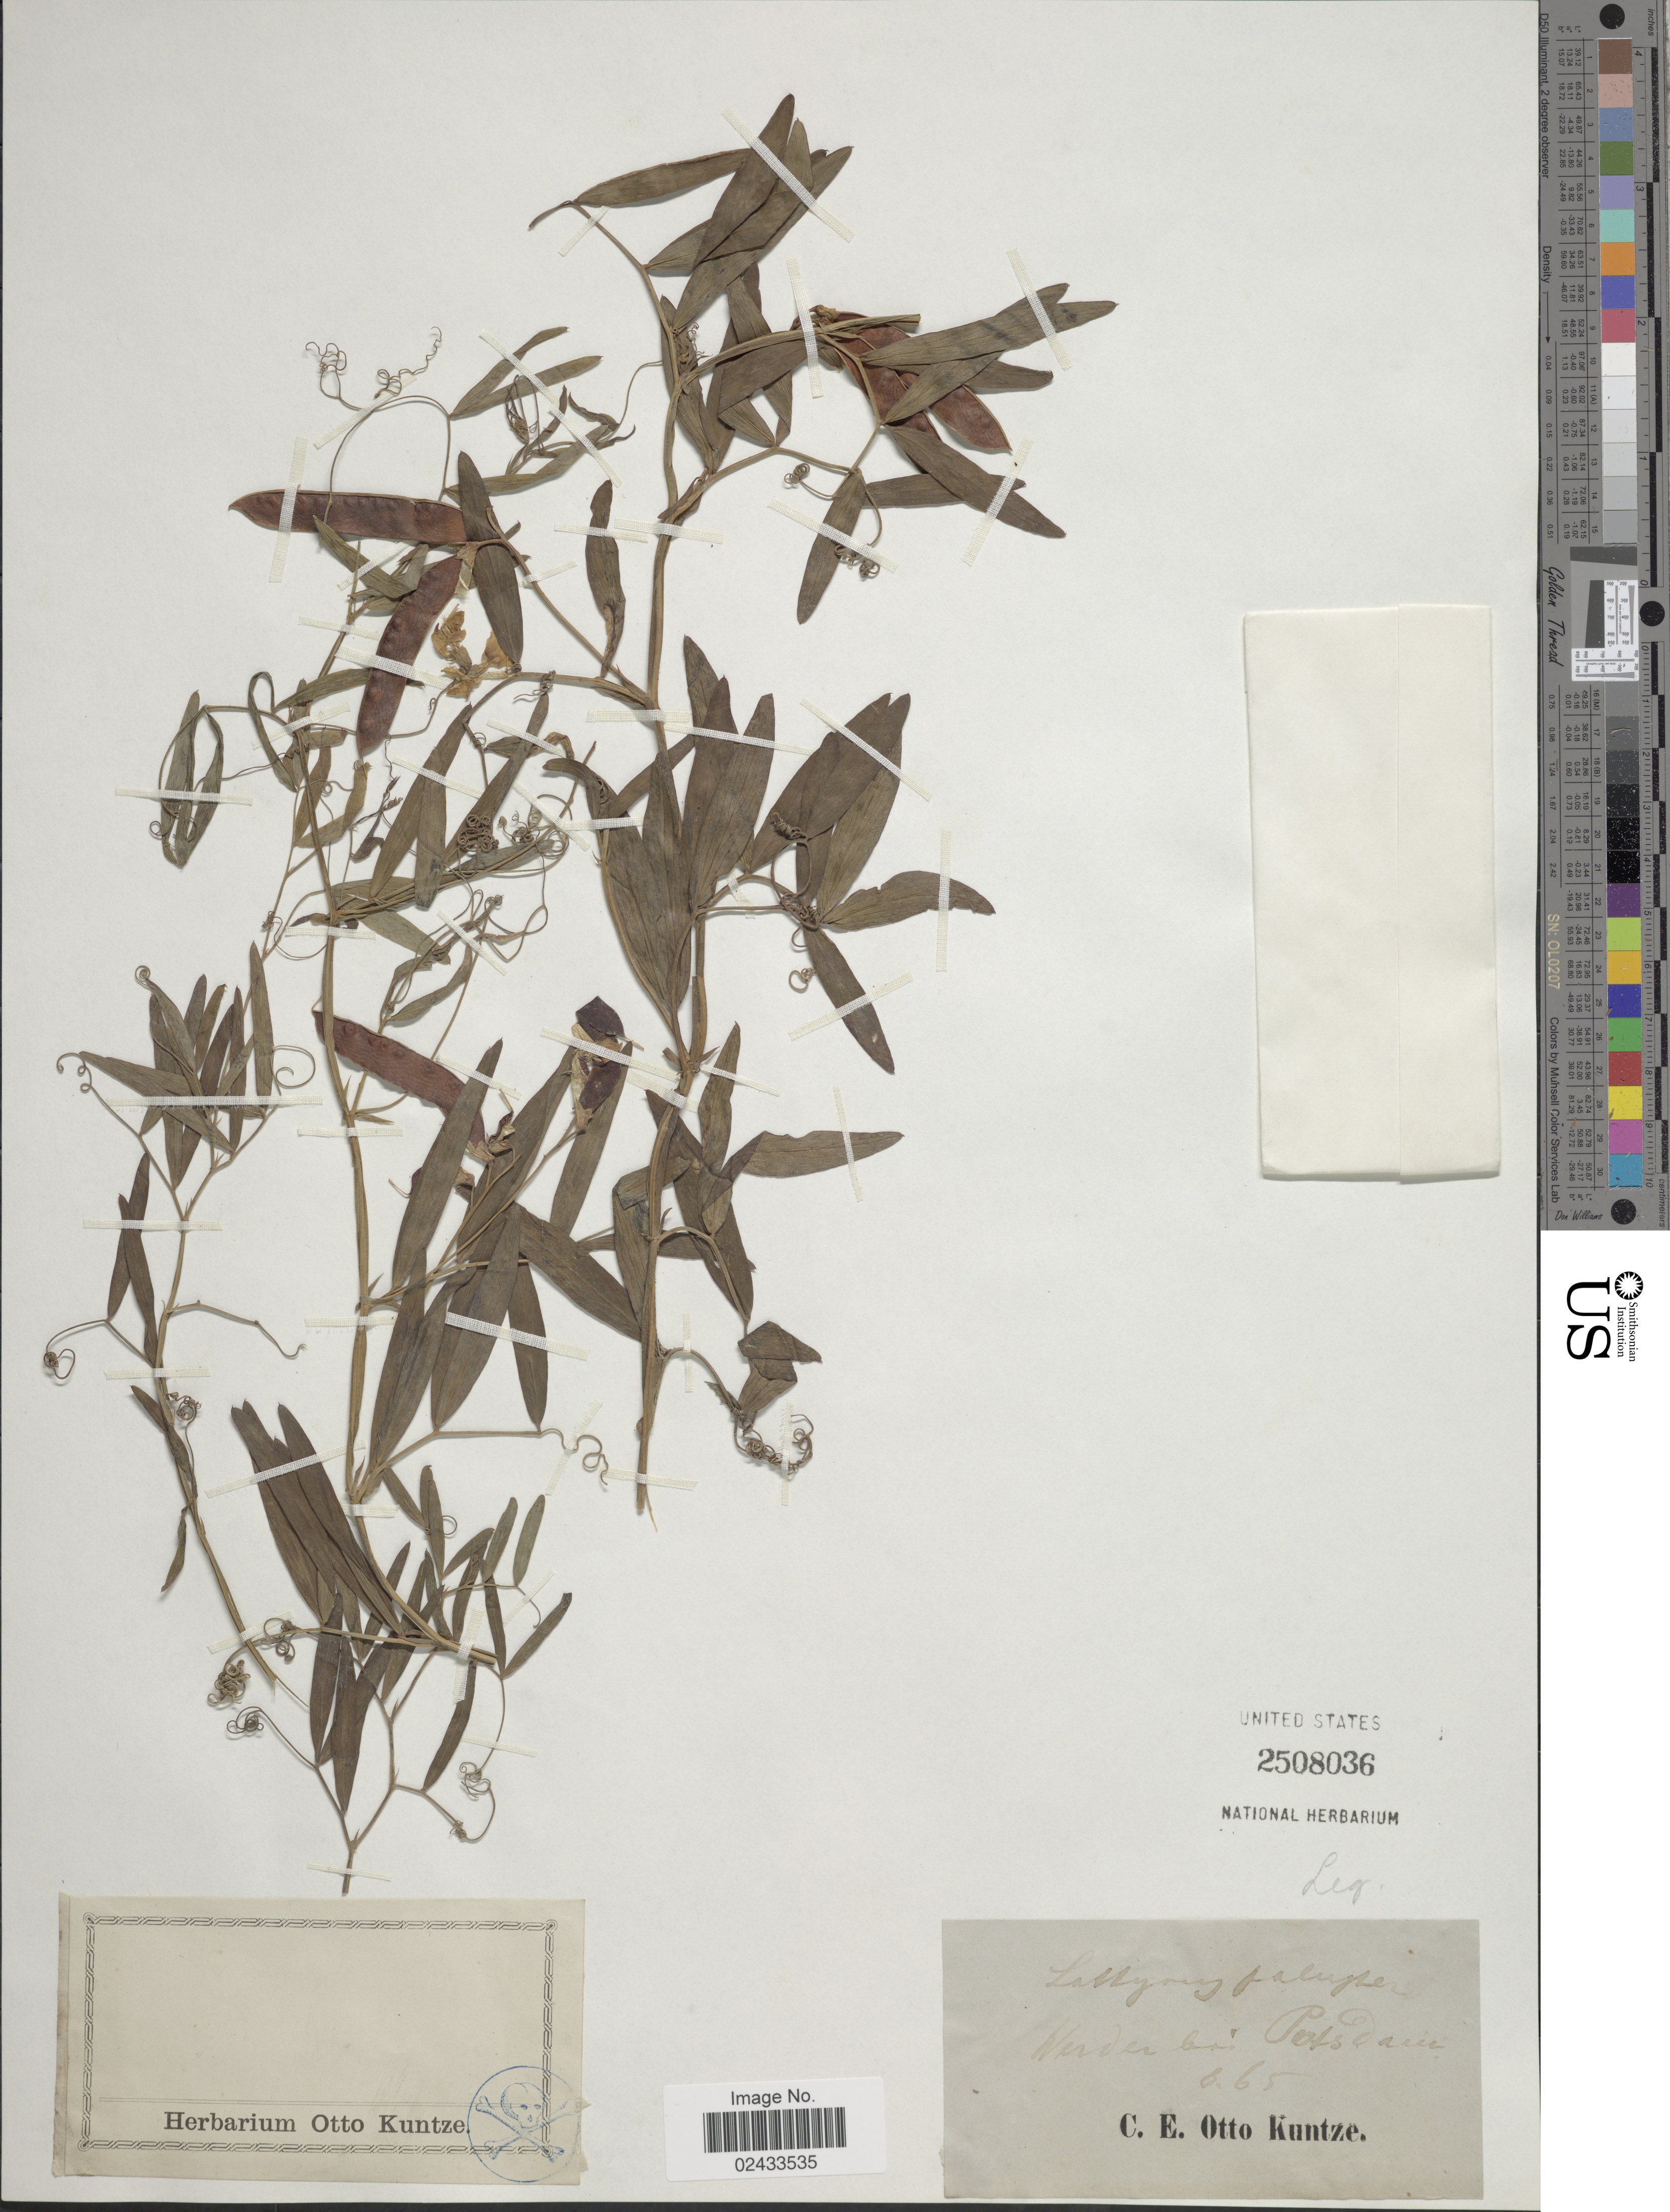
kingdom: Plantae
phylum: Tracheophyta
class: Magnoliopsida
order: Fabales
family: Fabaceae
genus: Lathyrus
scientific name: Lathyrus palustris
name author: L.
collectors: C.E.O. Kuntze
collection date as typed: Transcribed d/m/y: /8/65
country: Germany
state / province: Brandenburg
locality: Werden bai Potsdam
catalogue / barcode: US 2508036